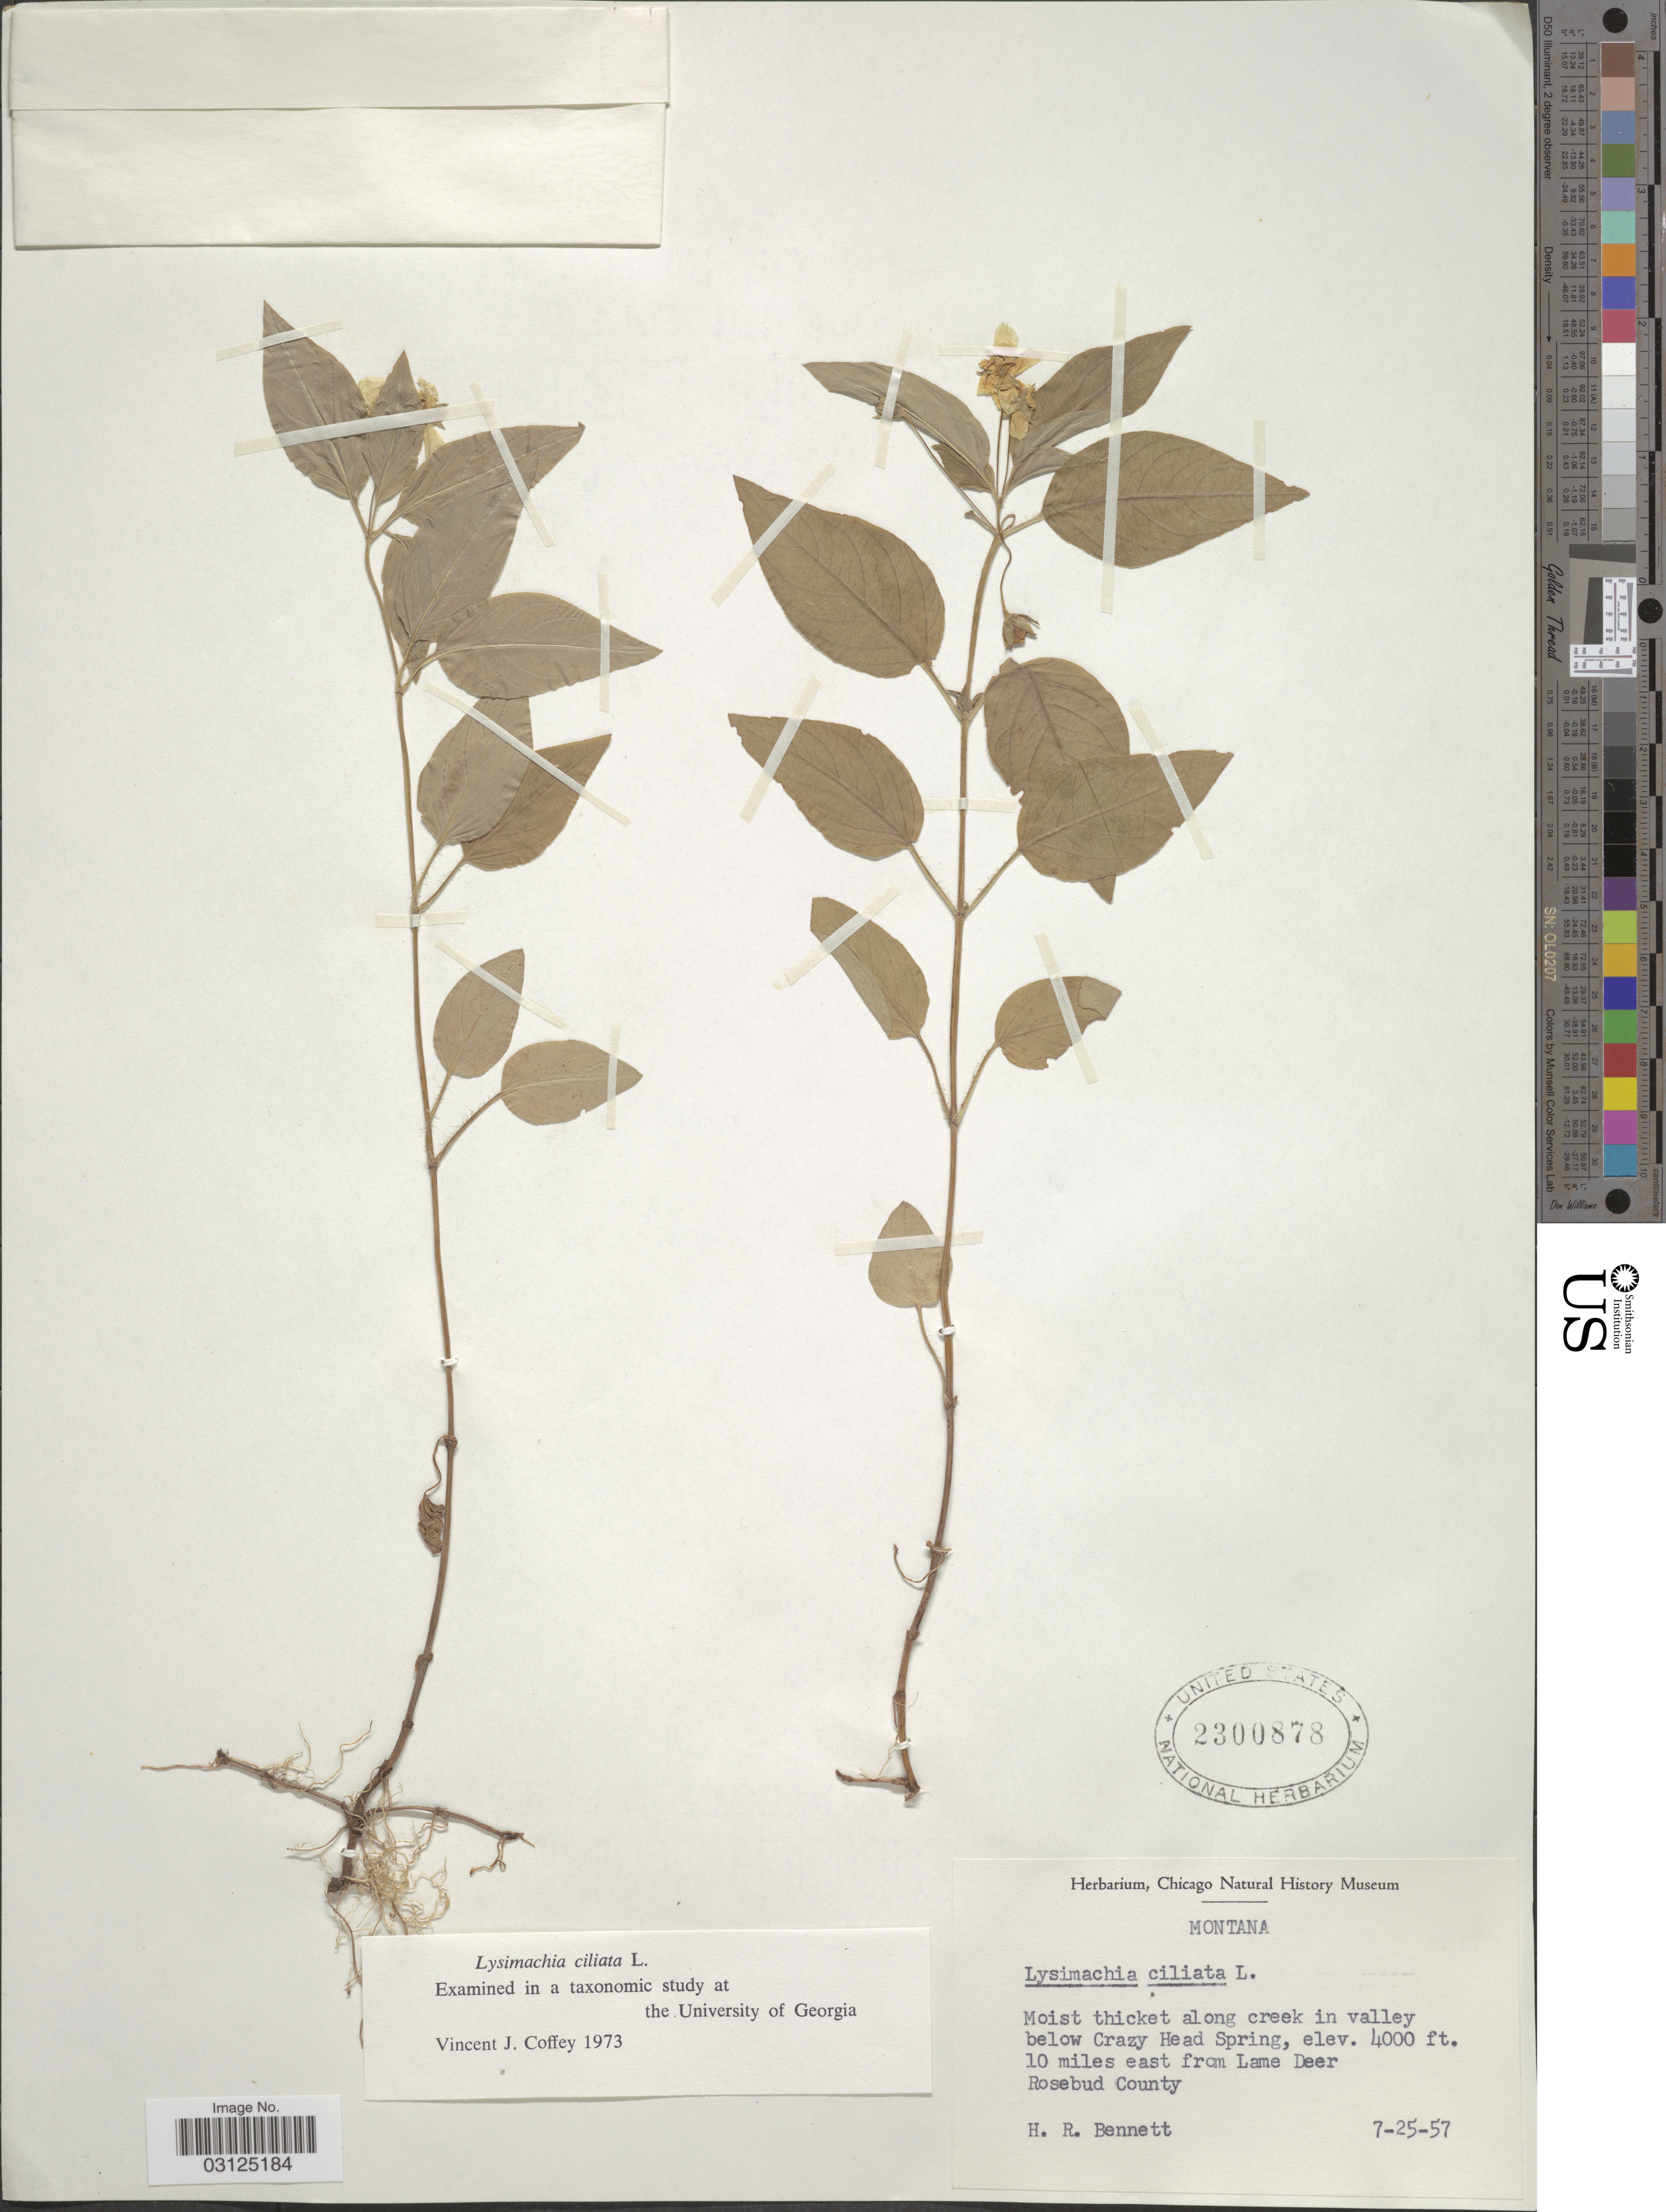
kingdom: Plantae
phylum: Tracheophyta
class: Magnoliopsida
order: Ericales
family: Primulaceae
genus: Lysimachia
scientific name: Lysimachia ciliata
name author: L.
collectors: H. R. Bennett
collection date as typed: Transcribed d/m/y: 25/7/57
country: United States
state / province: Montana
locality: Moist thicket along creek in valley below Crazy Head Spring, 10 miles east from Lame Deer Rosebud County.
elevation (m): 1219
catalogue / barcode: US 2300878